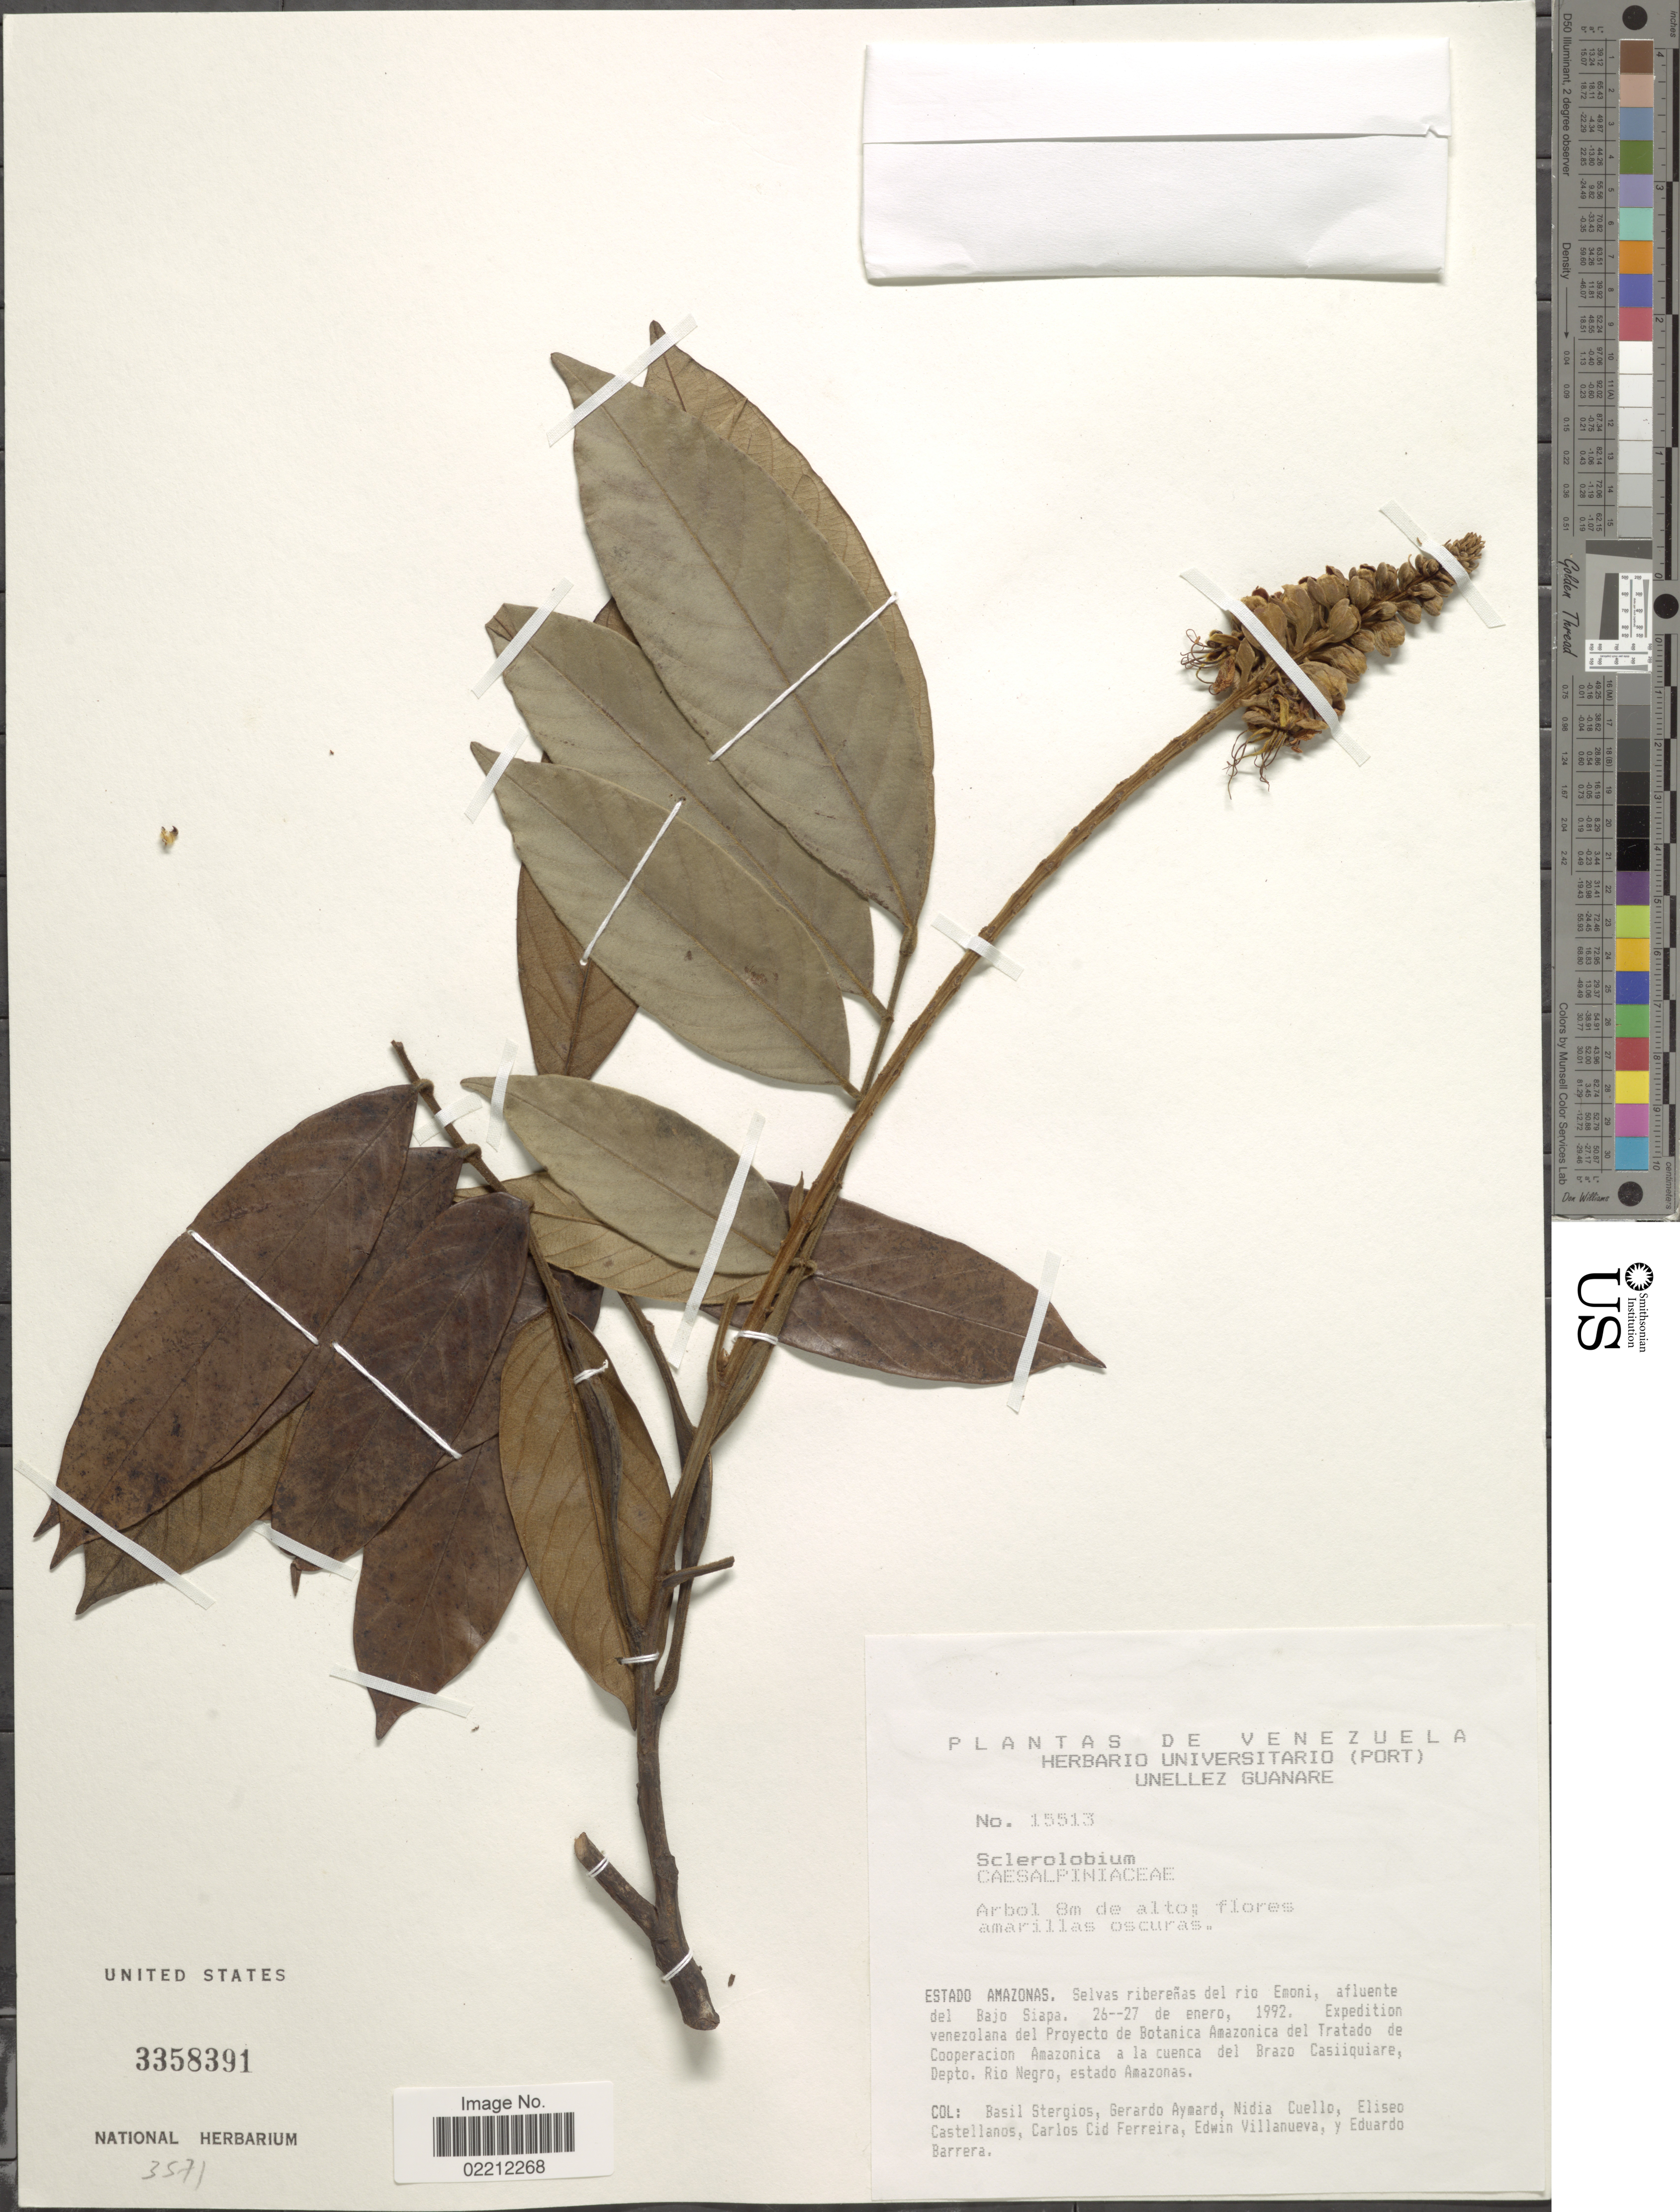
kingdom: Plantae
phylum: Tracheophyta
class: Magnoliopsida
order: Fabales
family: Fabaceae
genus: Tachigali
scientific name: Tachigali sp.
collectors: B. G. Stergios, G. A. Aymard, N. L. Cuello, E. Castellanos, C. A. Cid Ferreira, E. Villanueva & E. Barrera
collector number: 15513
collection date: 1992-01-26/1992-02-27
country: Venezuela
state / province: Amazonas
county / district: Río Negro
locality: Rio Emoni, afluente del Bajo Siapa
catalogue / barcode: US 3358391